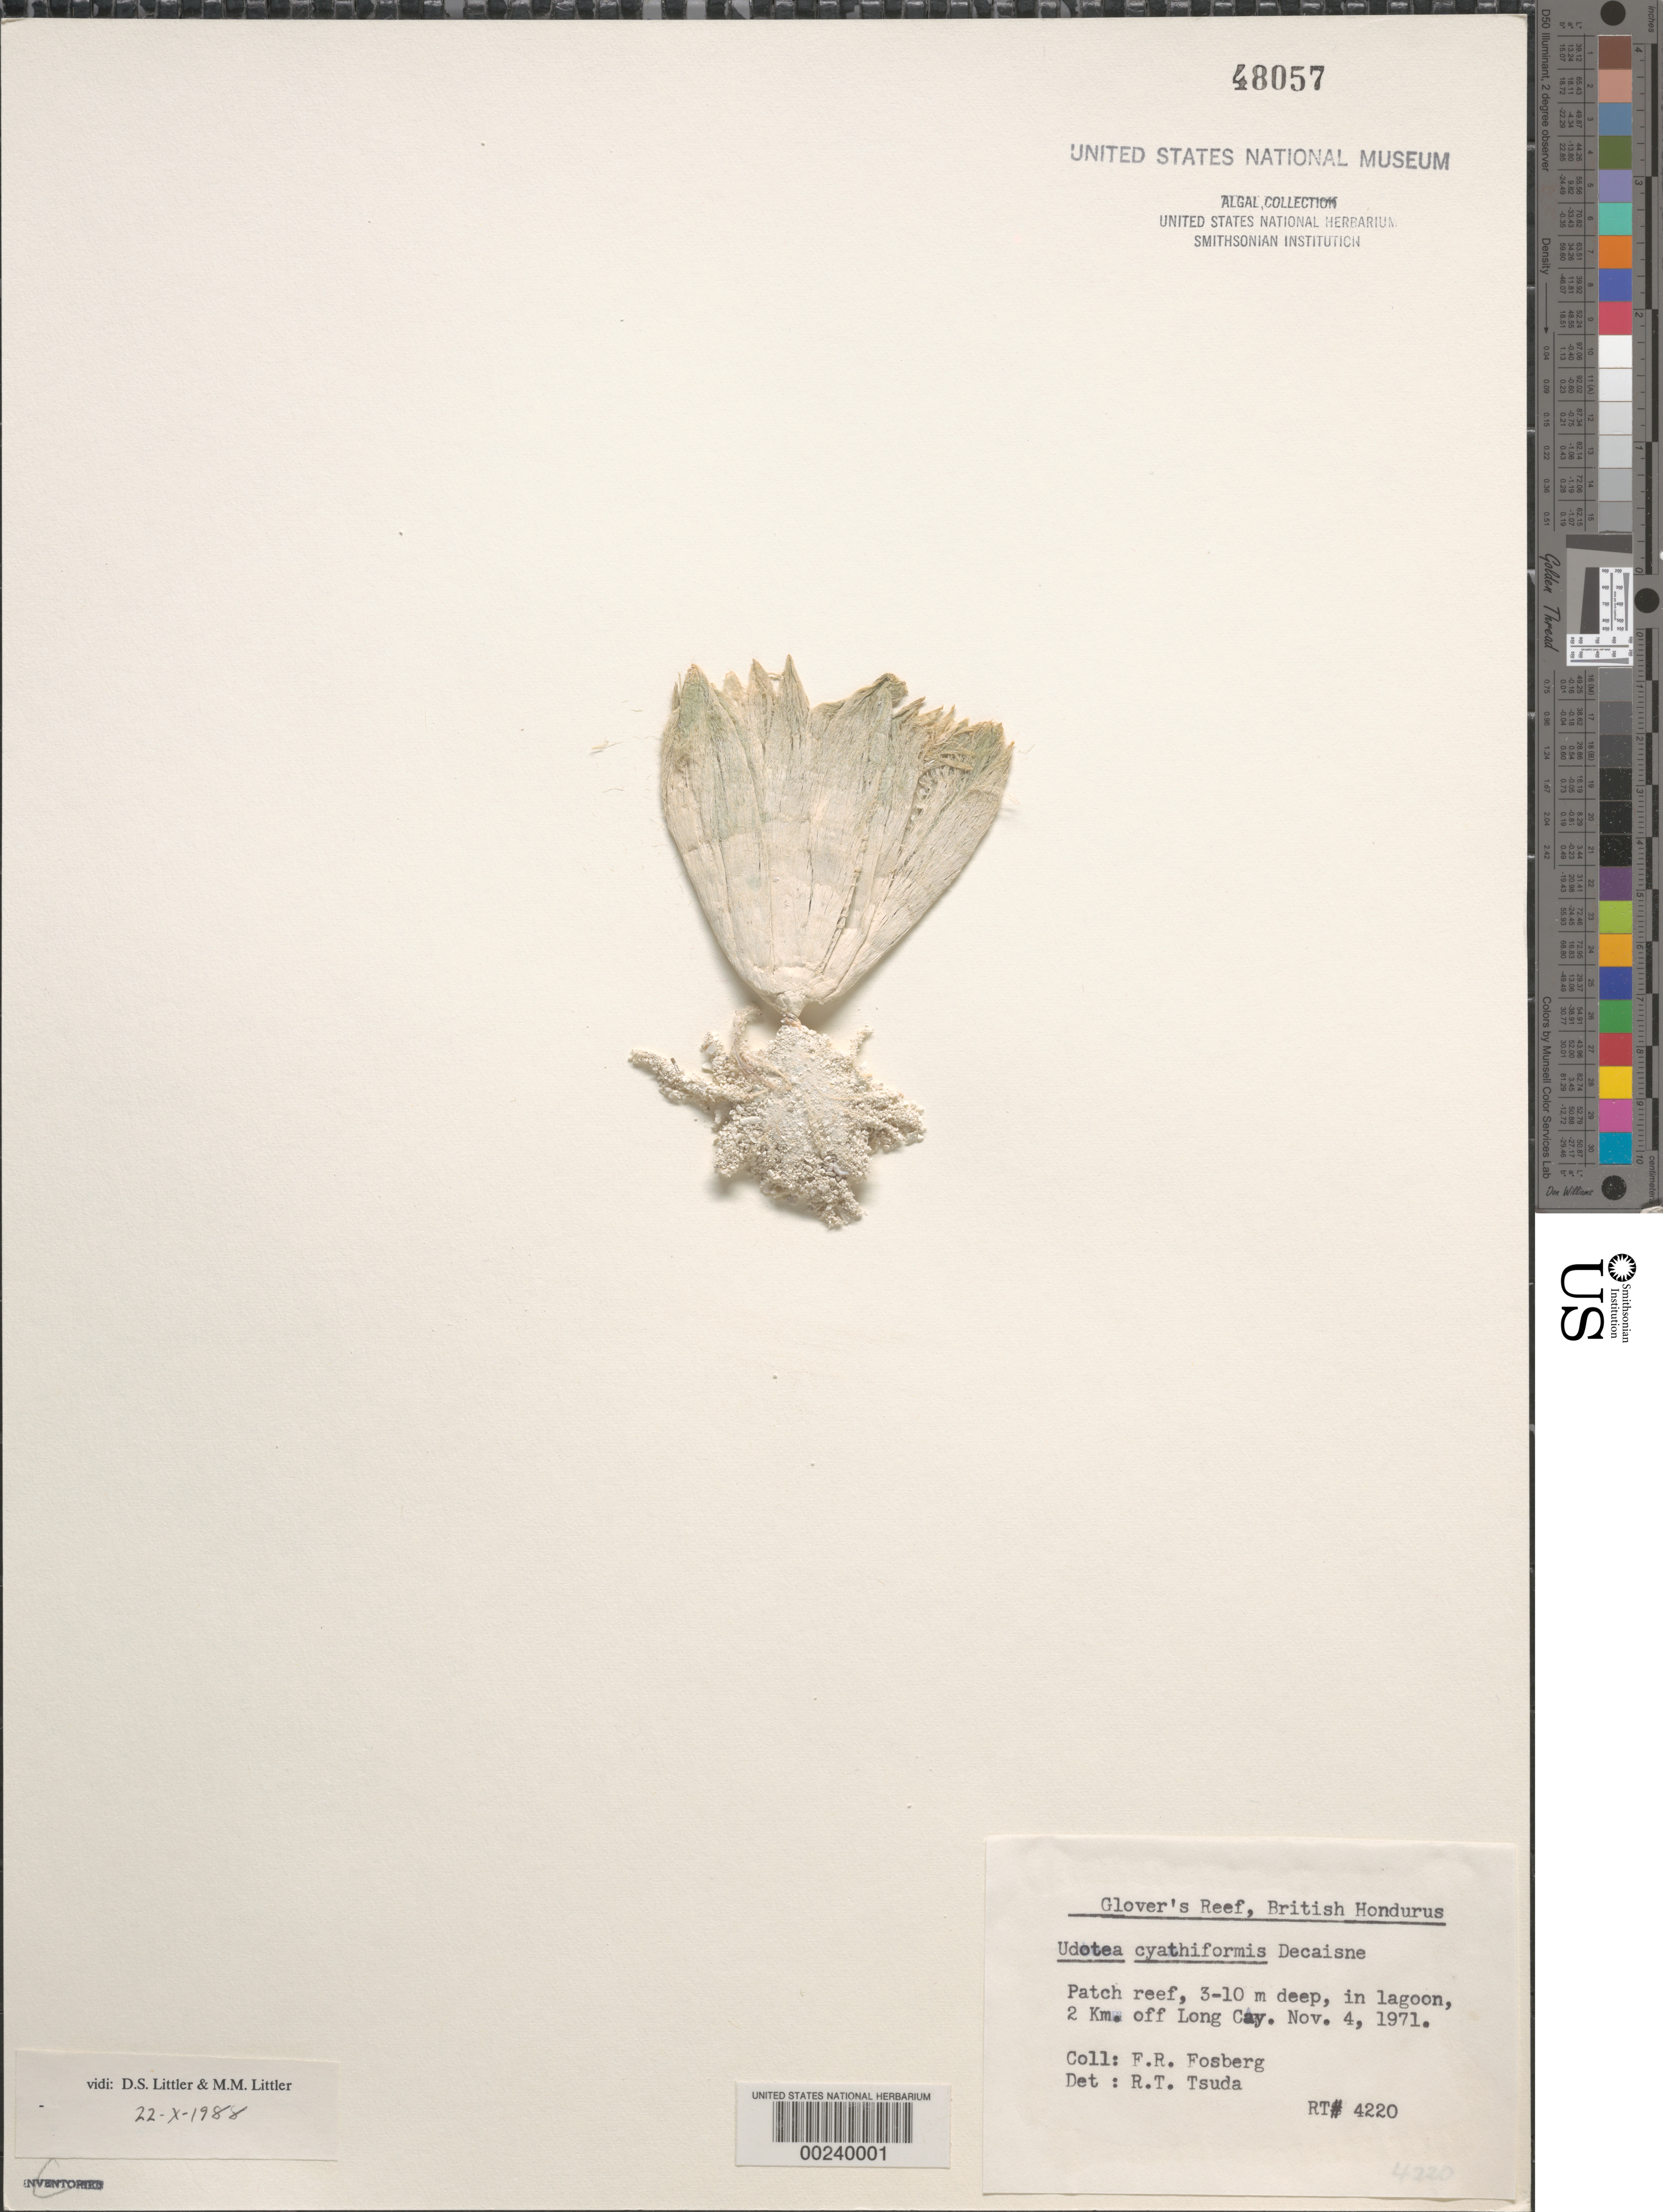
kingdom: Plantae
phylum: Chlorophyta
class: Ulvophyceae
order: Bryopsidales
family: Udoteaceae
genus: Udotea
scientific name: Udotea cyathiformis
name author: Decne.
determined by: Tsuda, R. T.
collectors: F. R. Fosberg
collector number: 4220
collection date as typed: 04 Nov 1971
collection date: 1971-11-04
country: Belize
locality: Glover's Reef, 2 km off Long Cay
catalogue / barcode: US 48057